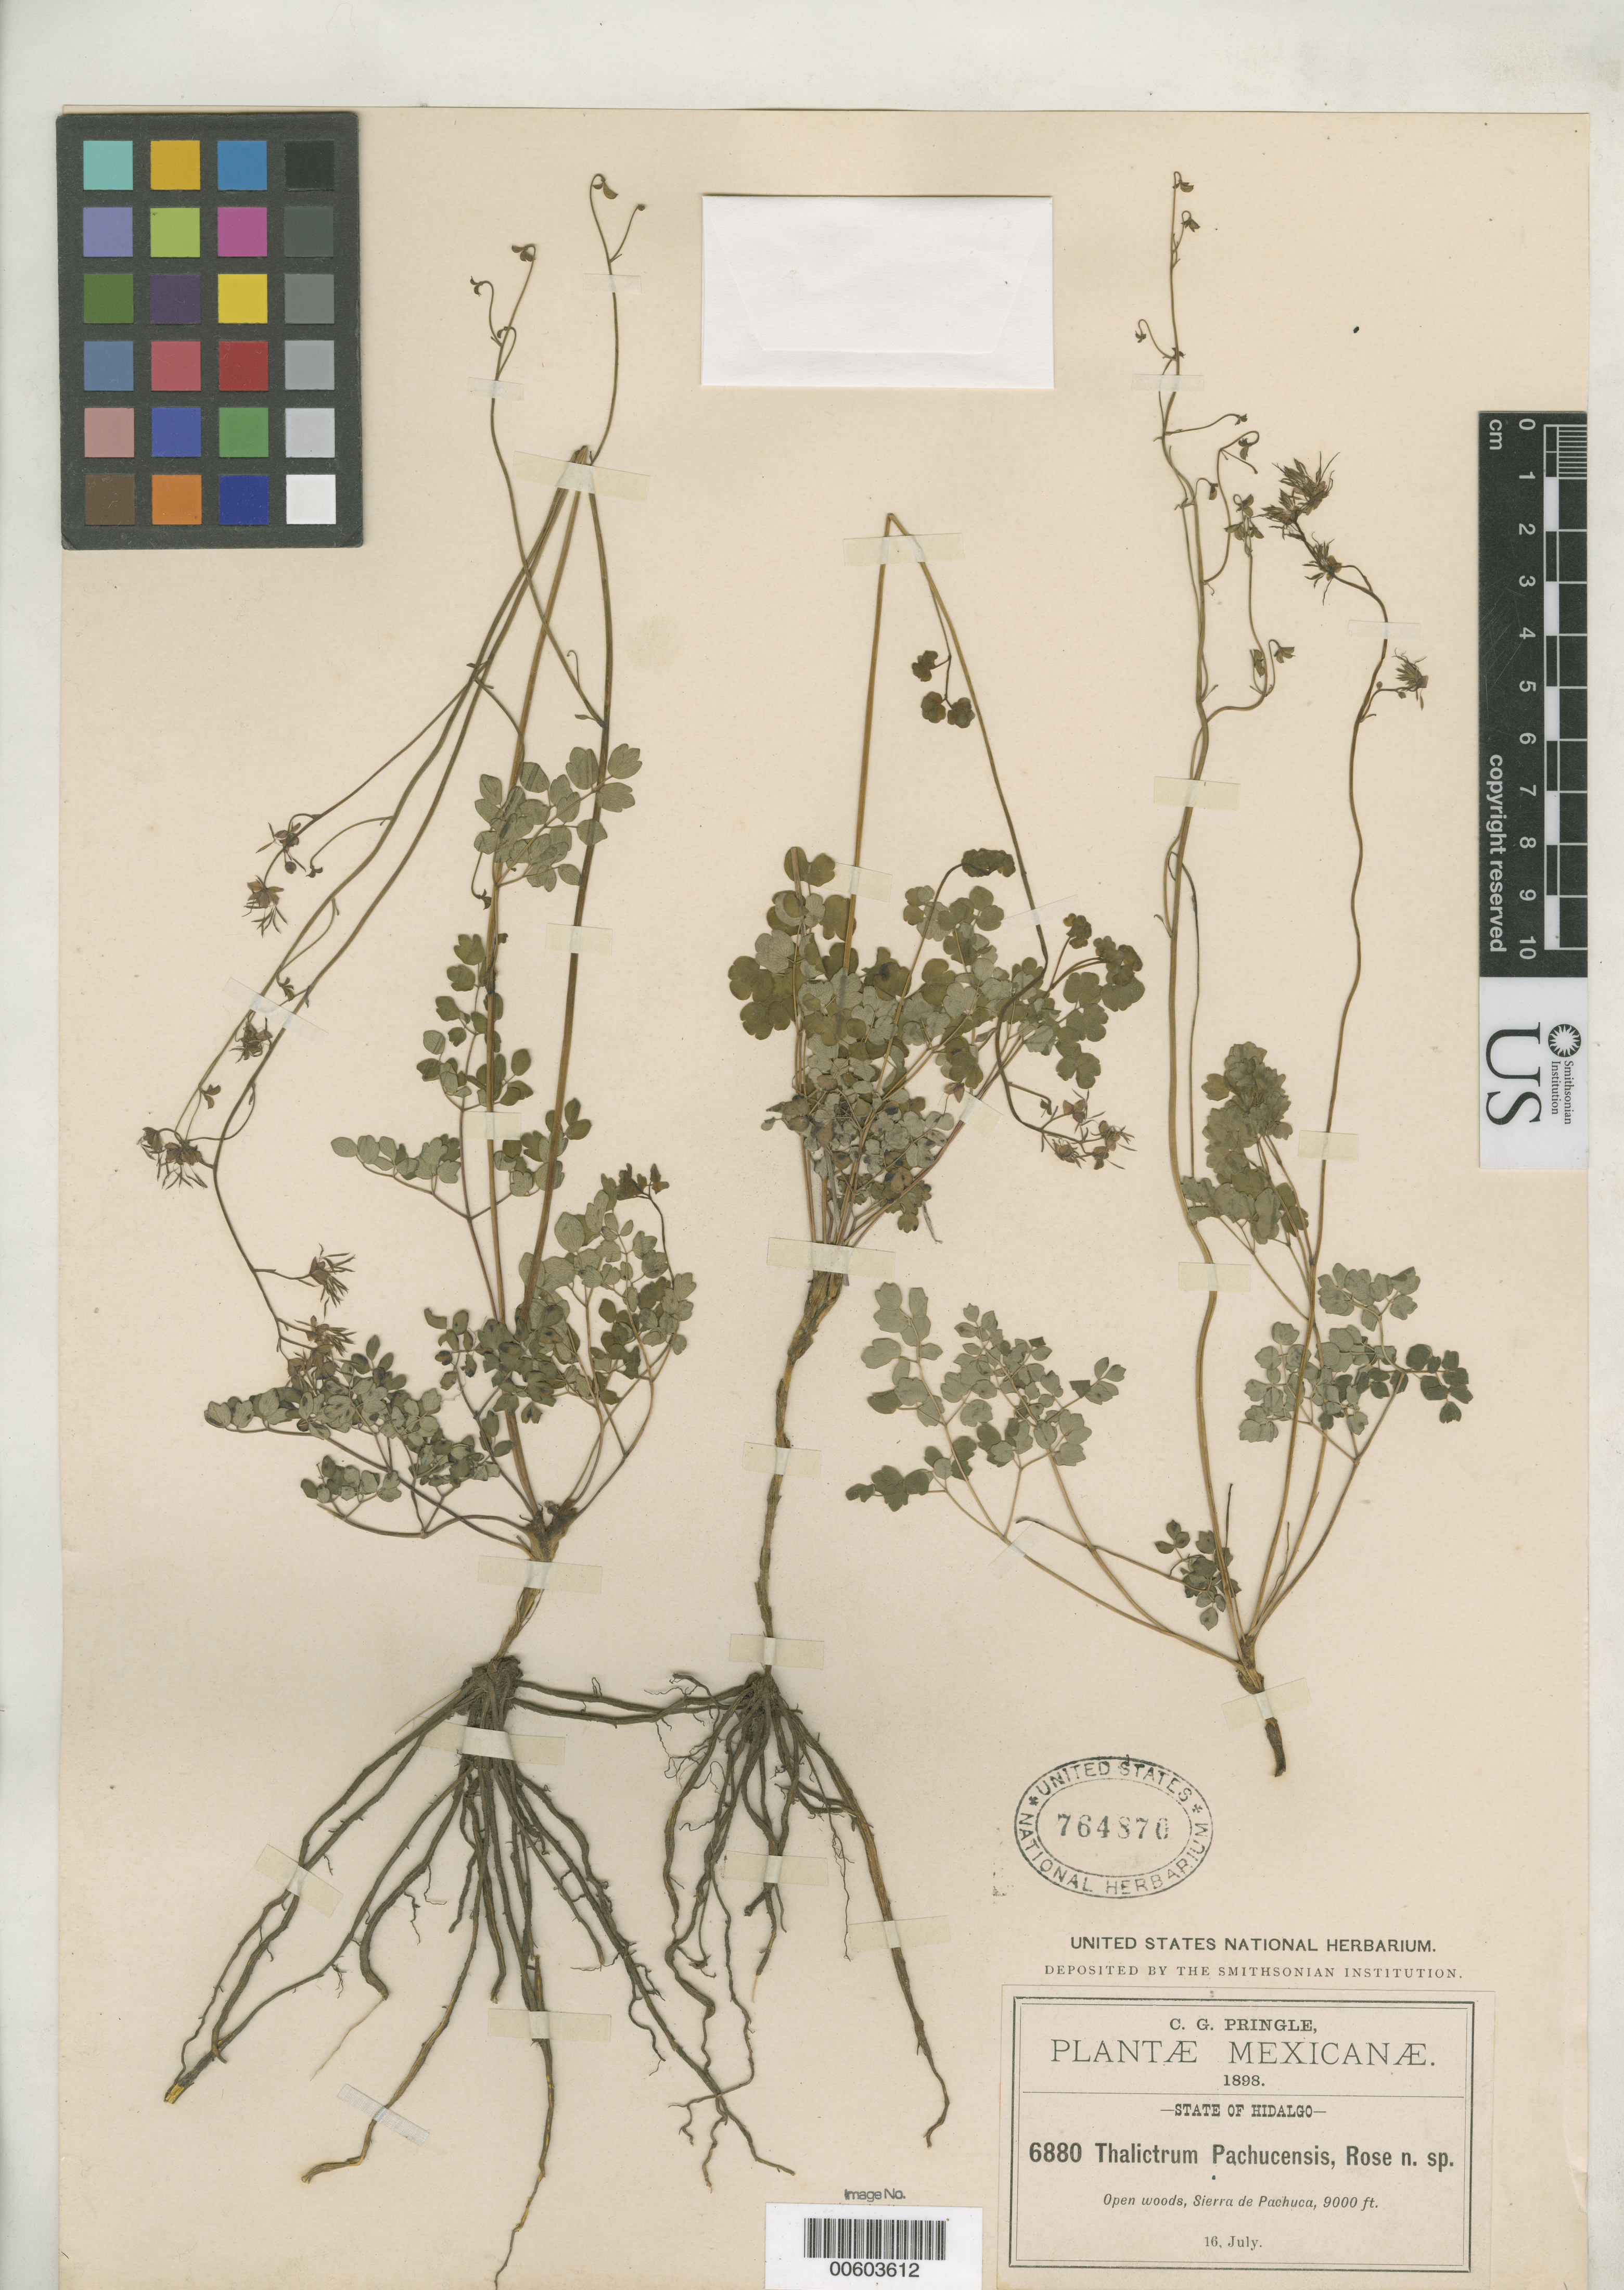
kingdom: Plantae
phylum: Tracheophyta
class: Magnoliopsida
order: Ranunculales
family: Ranunculaceae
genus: Thalictrum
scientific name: Thalictrum pachucense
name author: Rose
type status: Holotype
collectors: C. G. Pringle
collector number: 6880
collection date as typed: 16 Jul 1898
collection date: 1898-07-16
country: Mexico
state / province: Hidalgo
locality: Sierra de Pachuca.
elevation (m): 2700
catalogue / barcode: US 764870